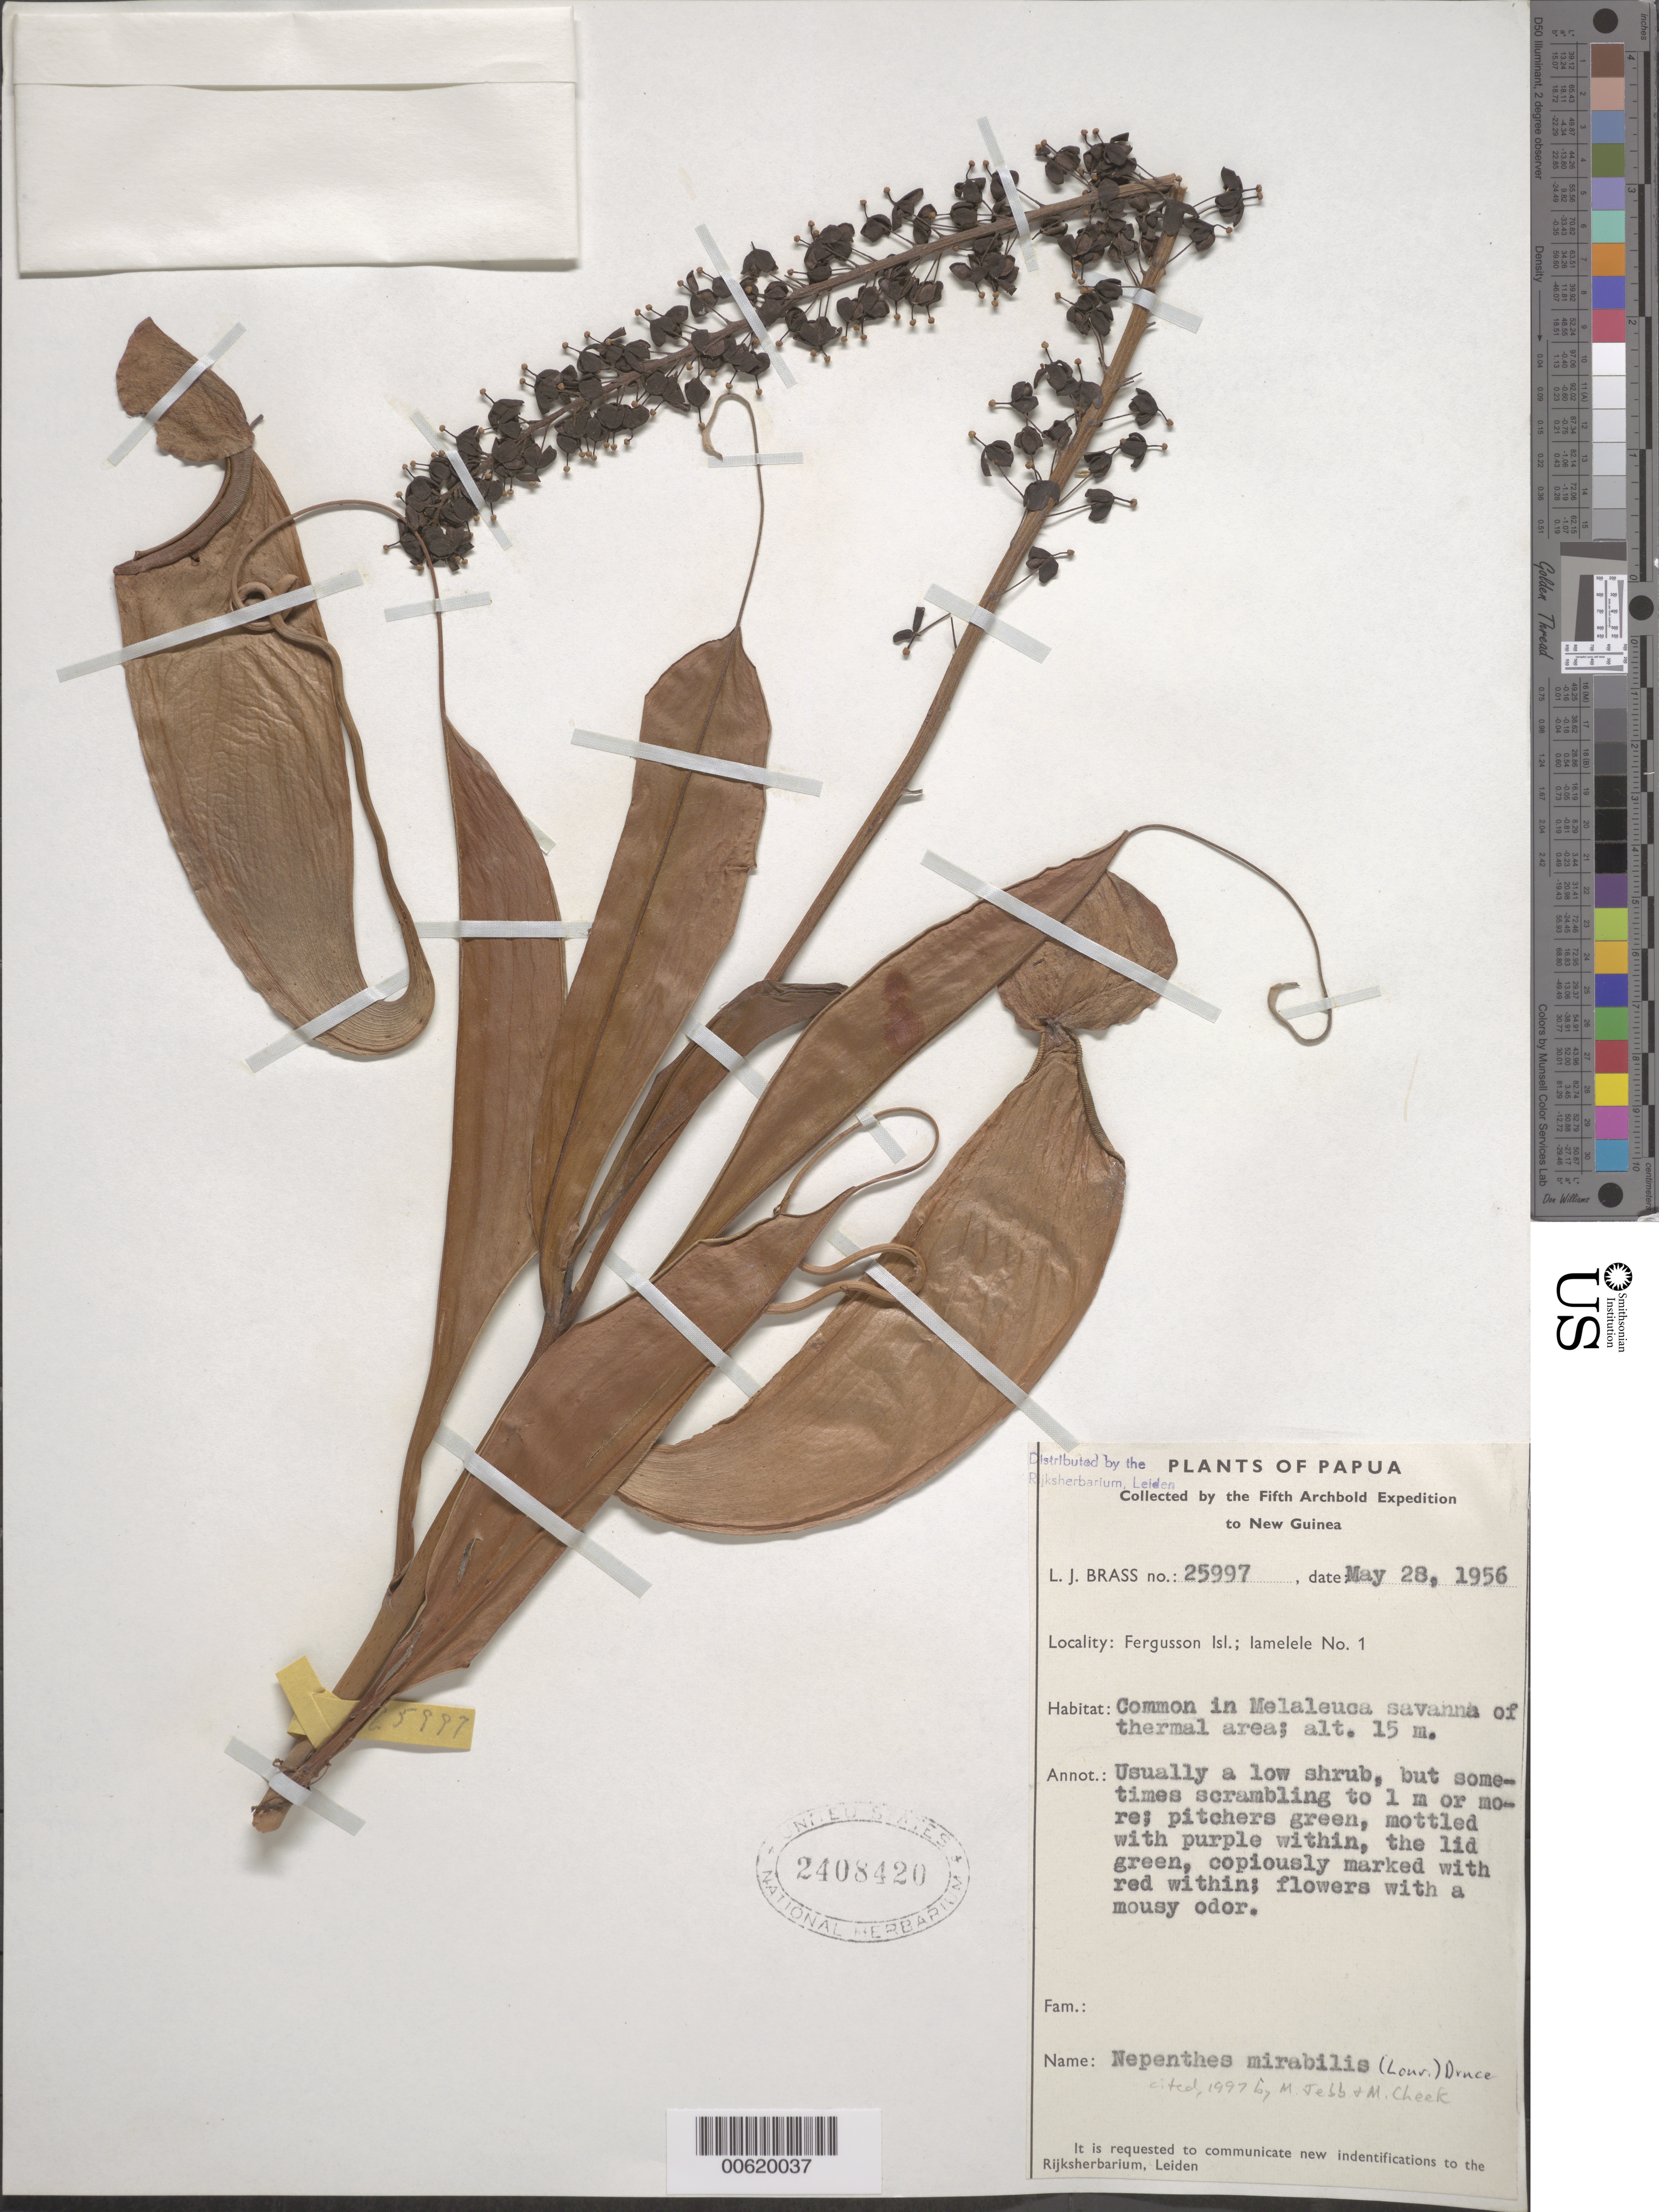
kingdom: Plantae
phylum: Tracheophyta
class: Magnoliopsida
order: Caryophyllales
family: Nepenthaceae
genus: Nepenthes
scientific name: Nepenthes mirabilis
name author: (Lour.) Druce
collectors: L. J. Brass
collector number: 25997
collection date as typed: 28 May 1956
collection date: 1956-05-28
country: Papua New Guinea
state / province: Milne Bay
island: Fergusson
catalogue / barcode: US 2408420